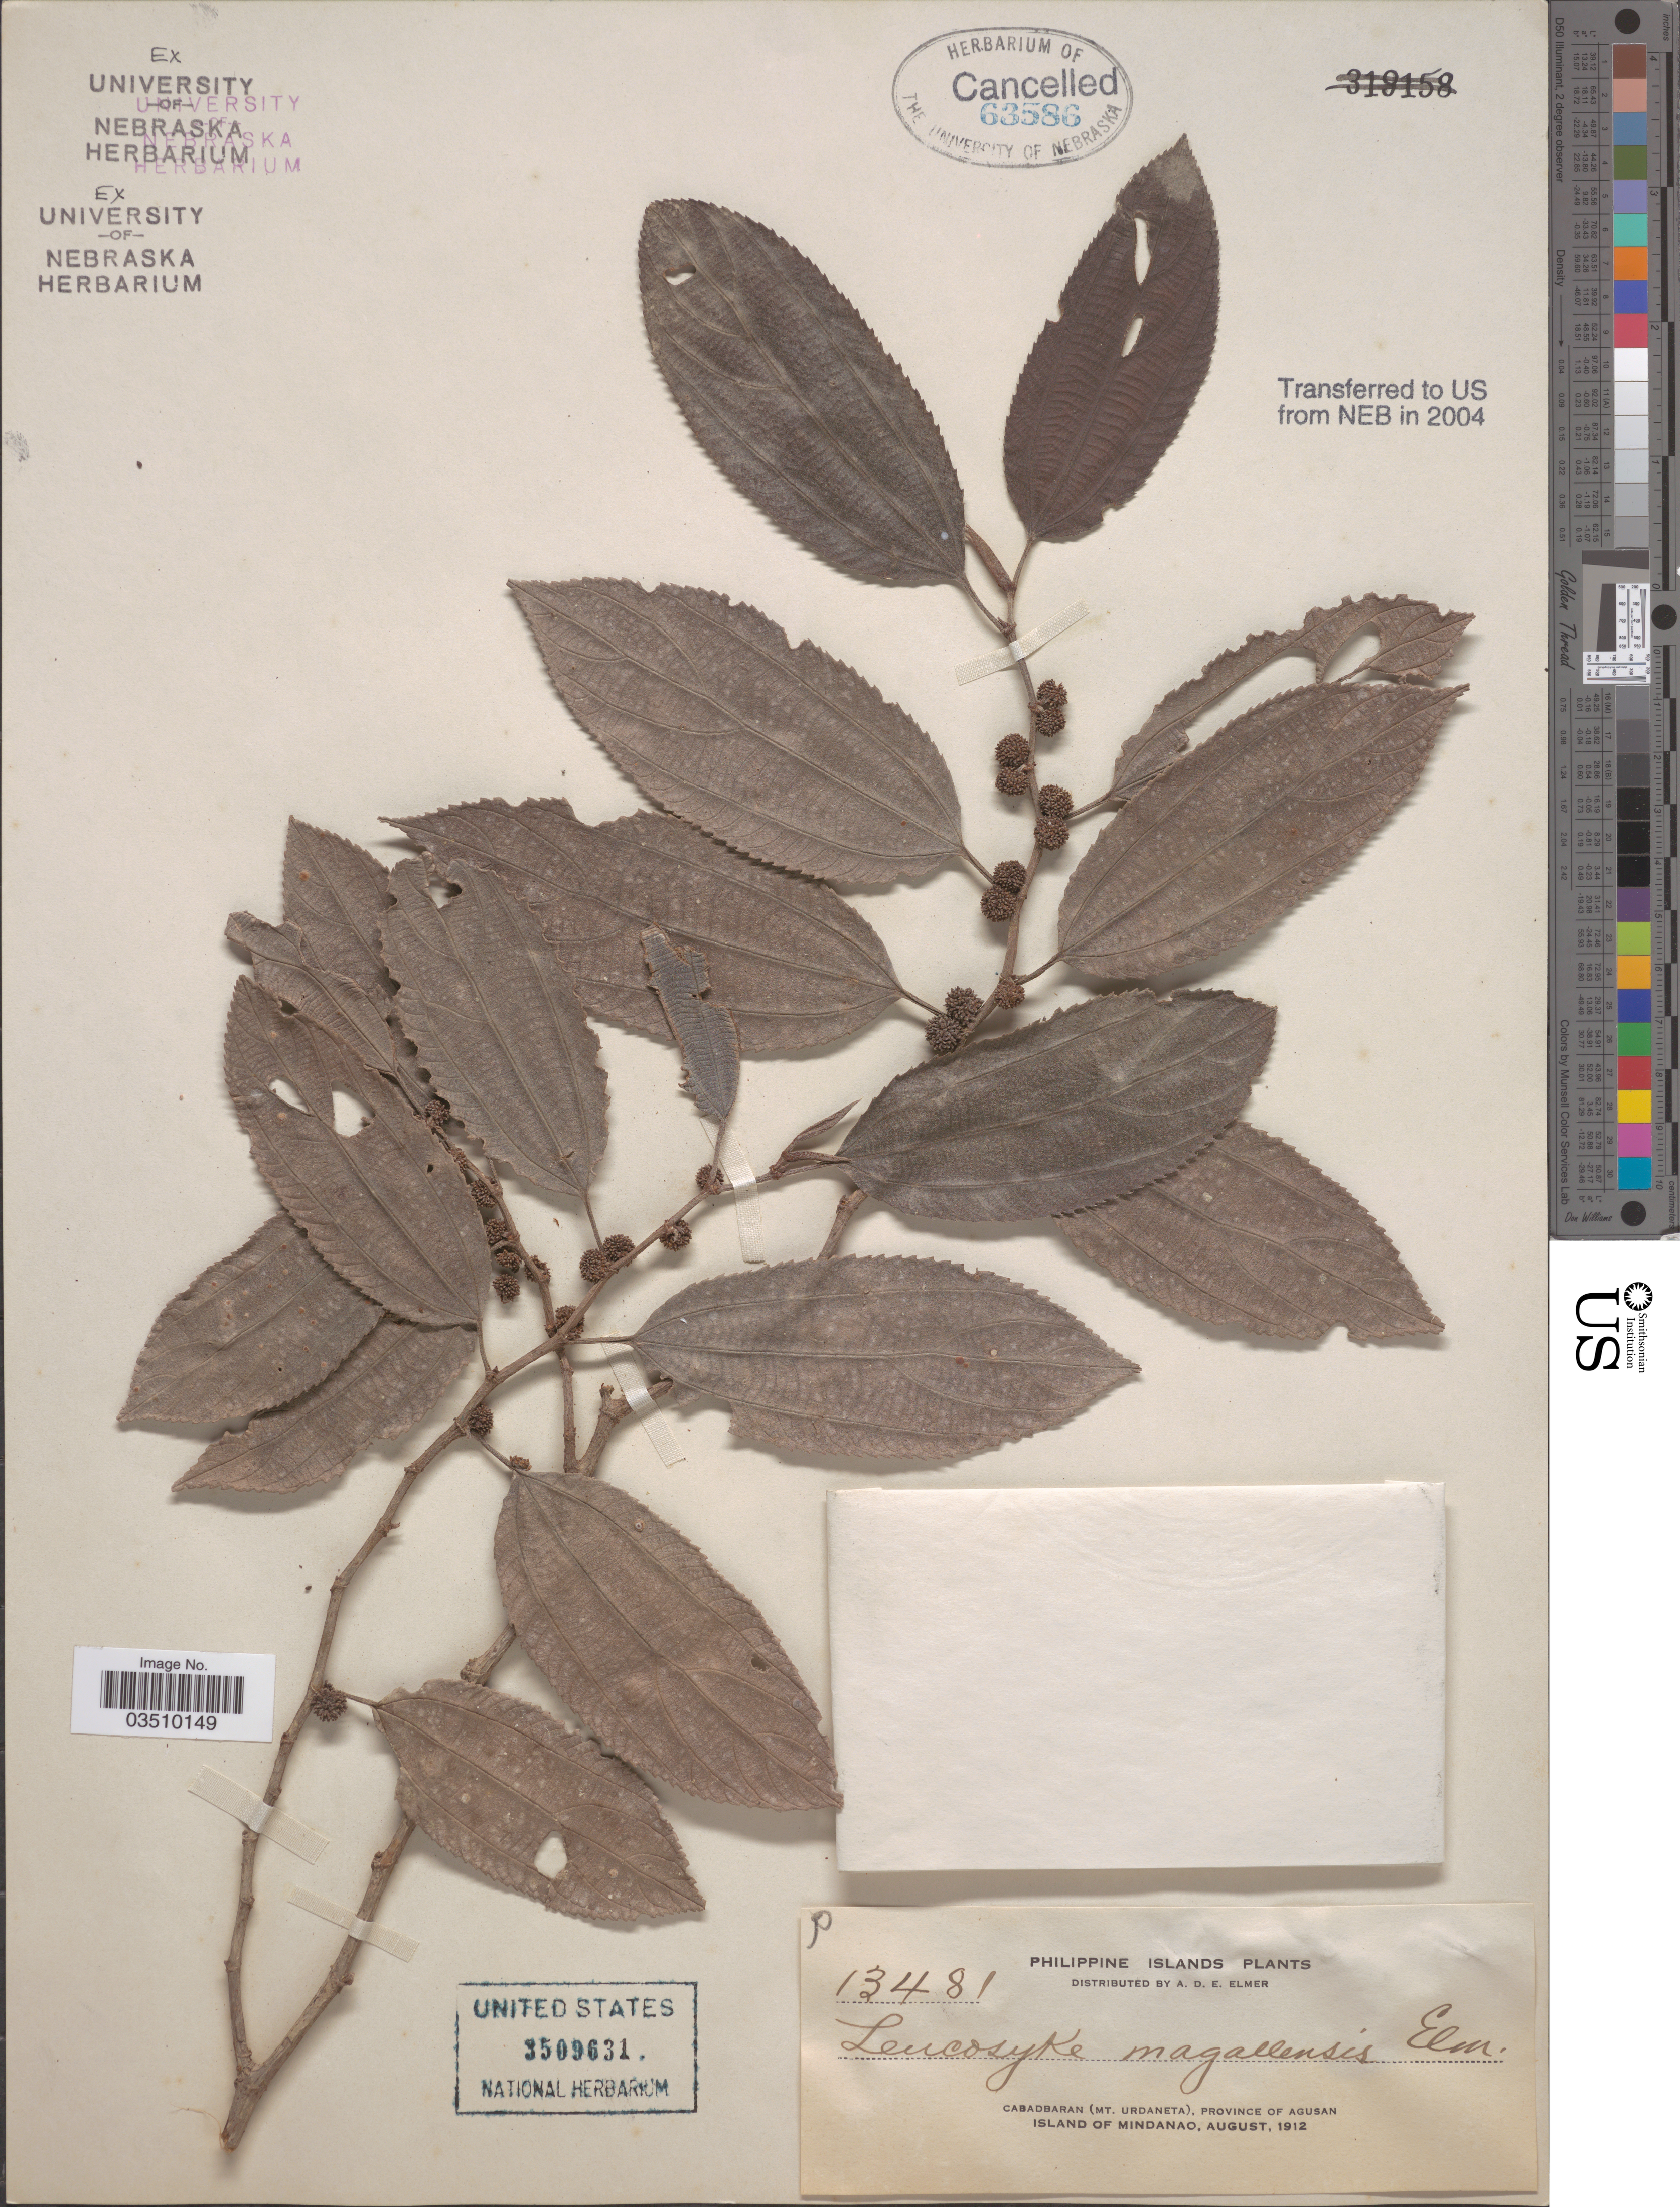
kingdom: Plantae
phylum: Tracheophyta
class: Magnoliopsida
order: Rosales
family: Urticaceae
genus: Leucosyke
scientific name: Leucosyke magallanensis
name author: Elmer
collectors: A. D. E. Elmer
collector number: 13481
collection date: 1912-08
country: Philippines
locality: Cabadbaran (Mt. Urdaneta), Province of Agusan. Island of Mindanao.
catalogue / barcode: US 3509631